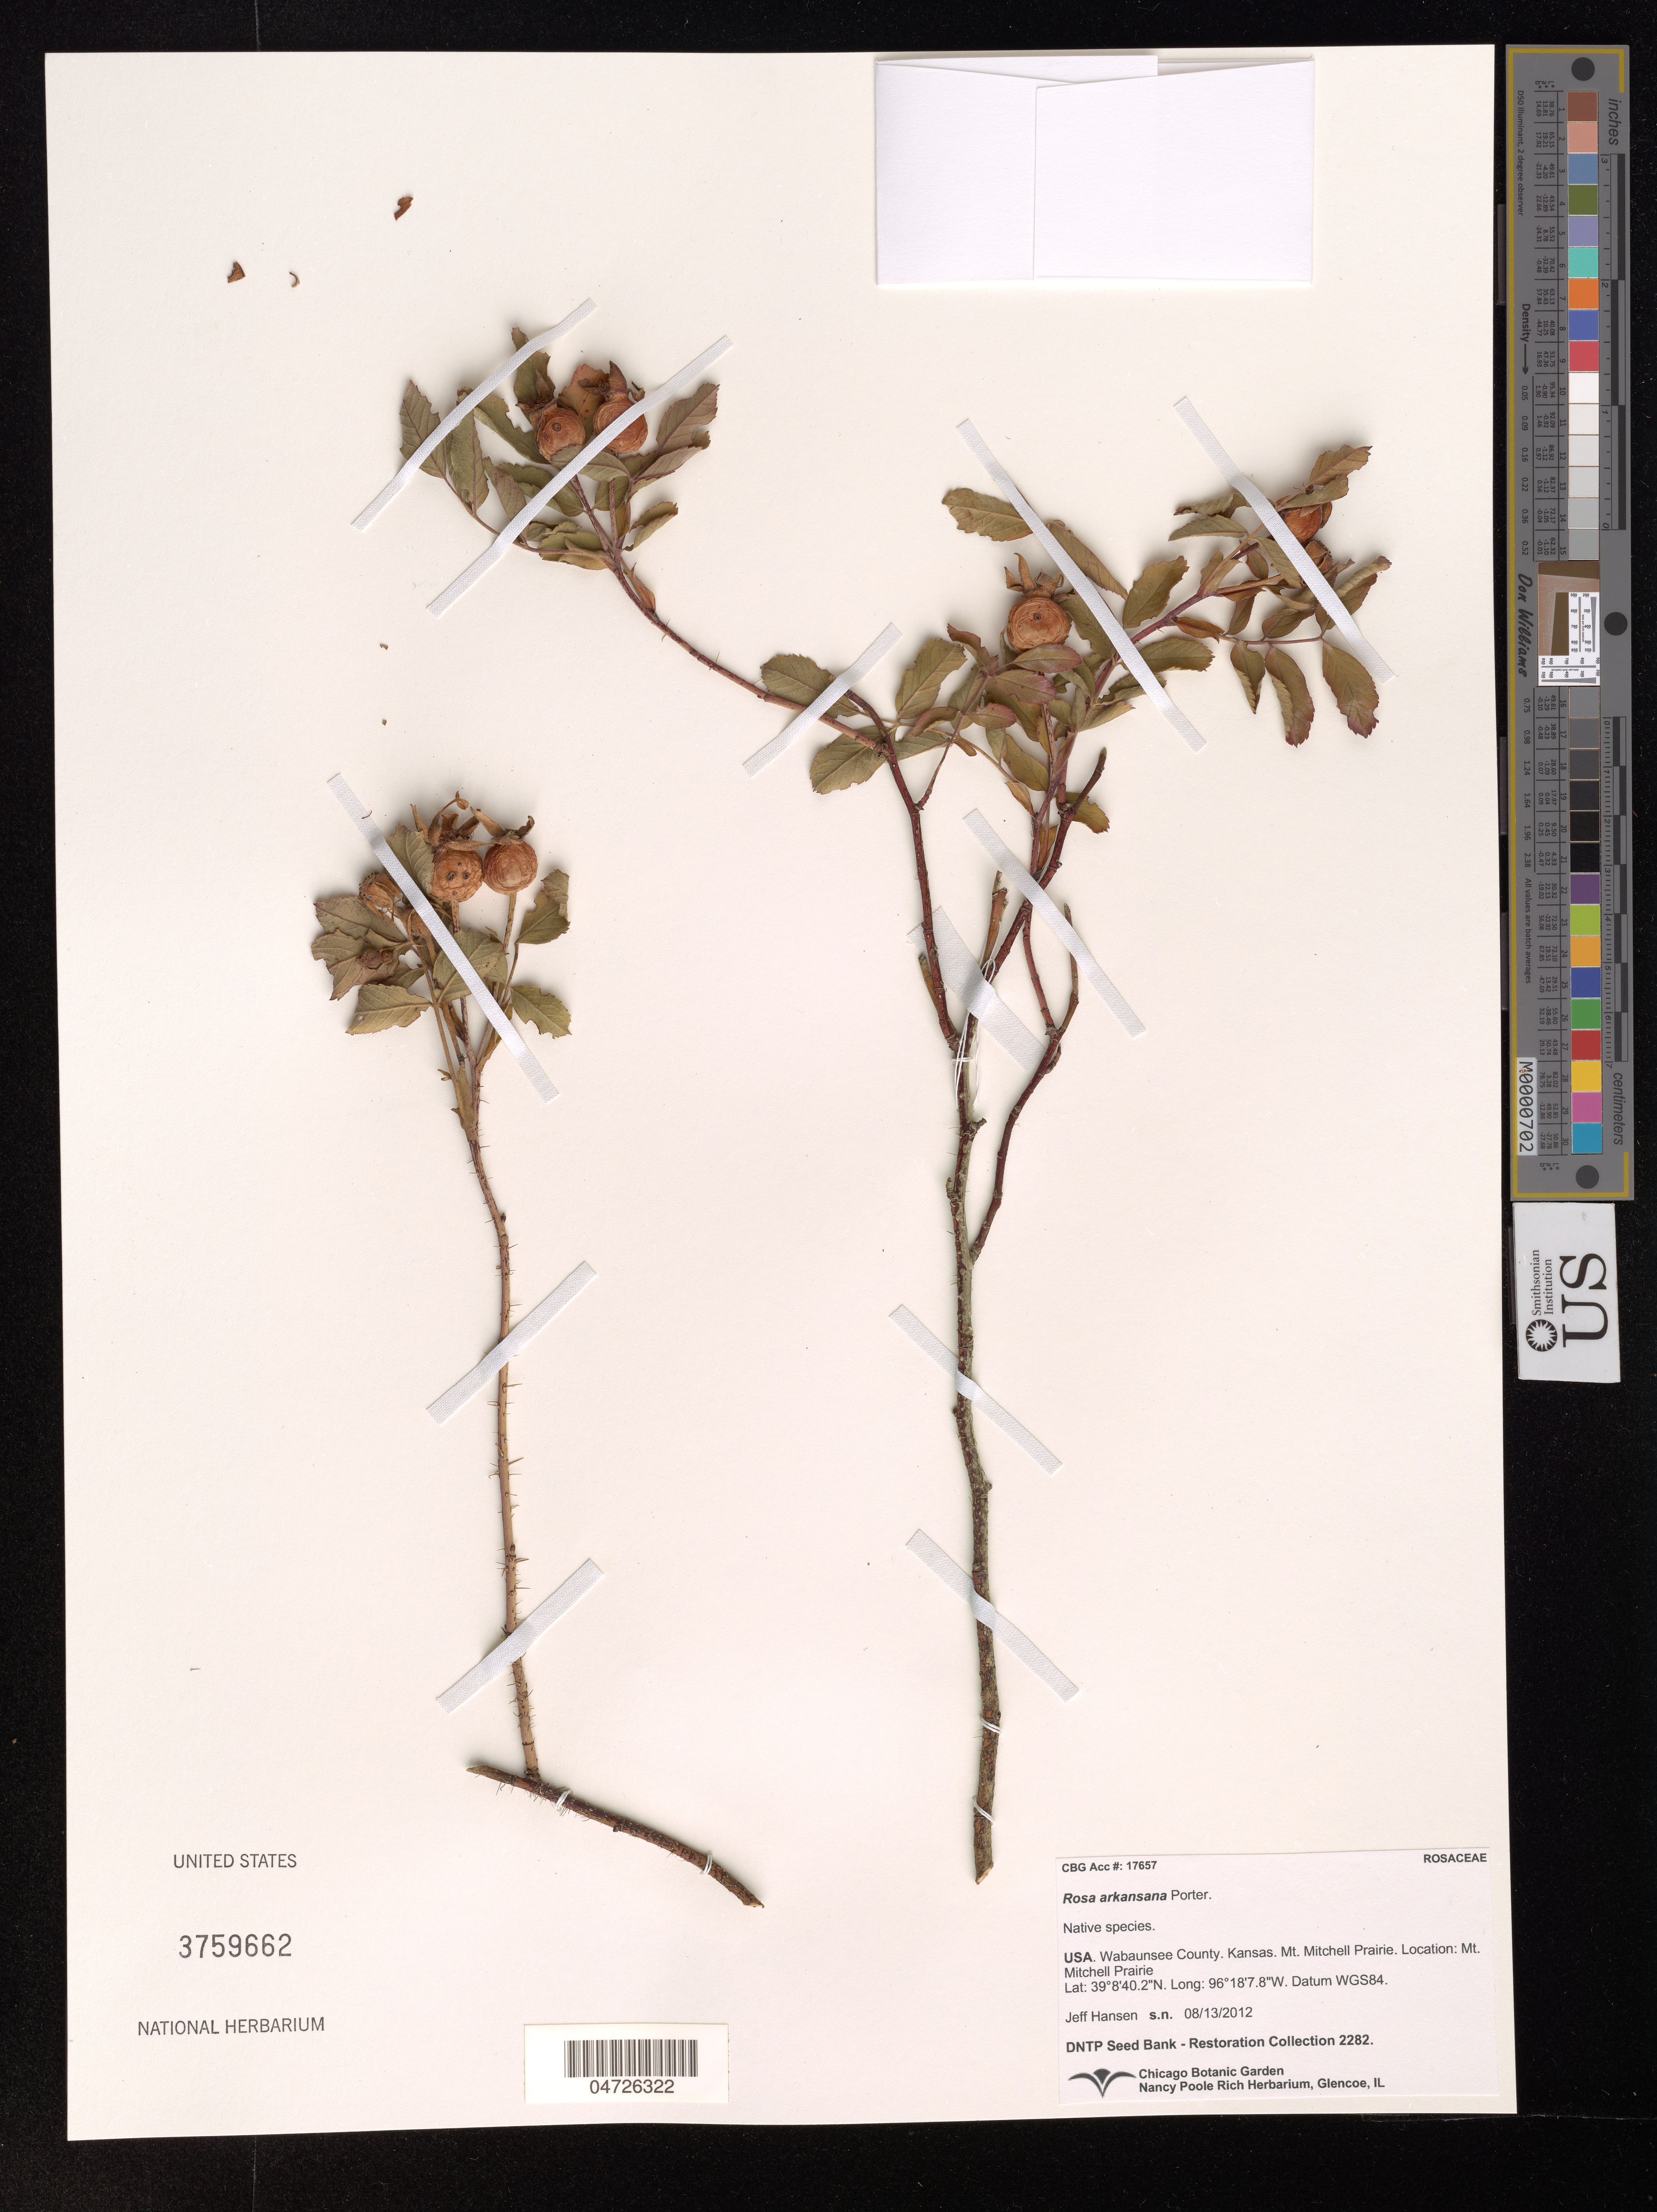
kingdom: Plantae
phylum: Tracheophyta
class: Magnoliopsida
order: Rosales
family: Rosaceae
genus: Rosa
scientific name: Rosa arkansana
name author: Porter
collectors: J. Hansen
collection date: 2012-08-13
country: United States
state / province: Kansas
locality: Wabaunsee County. Mt. Mitchell Prairie. Datum WGS84.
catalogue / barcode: US 3759662